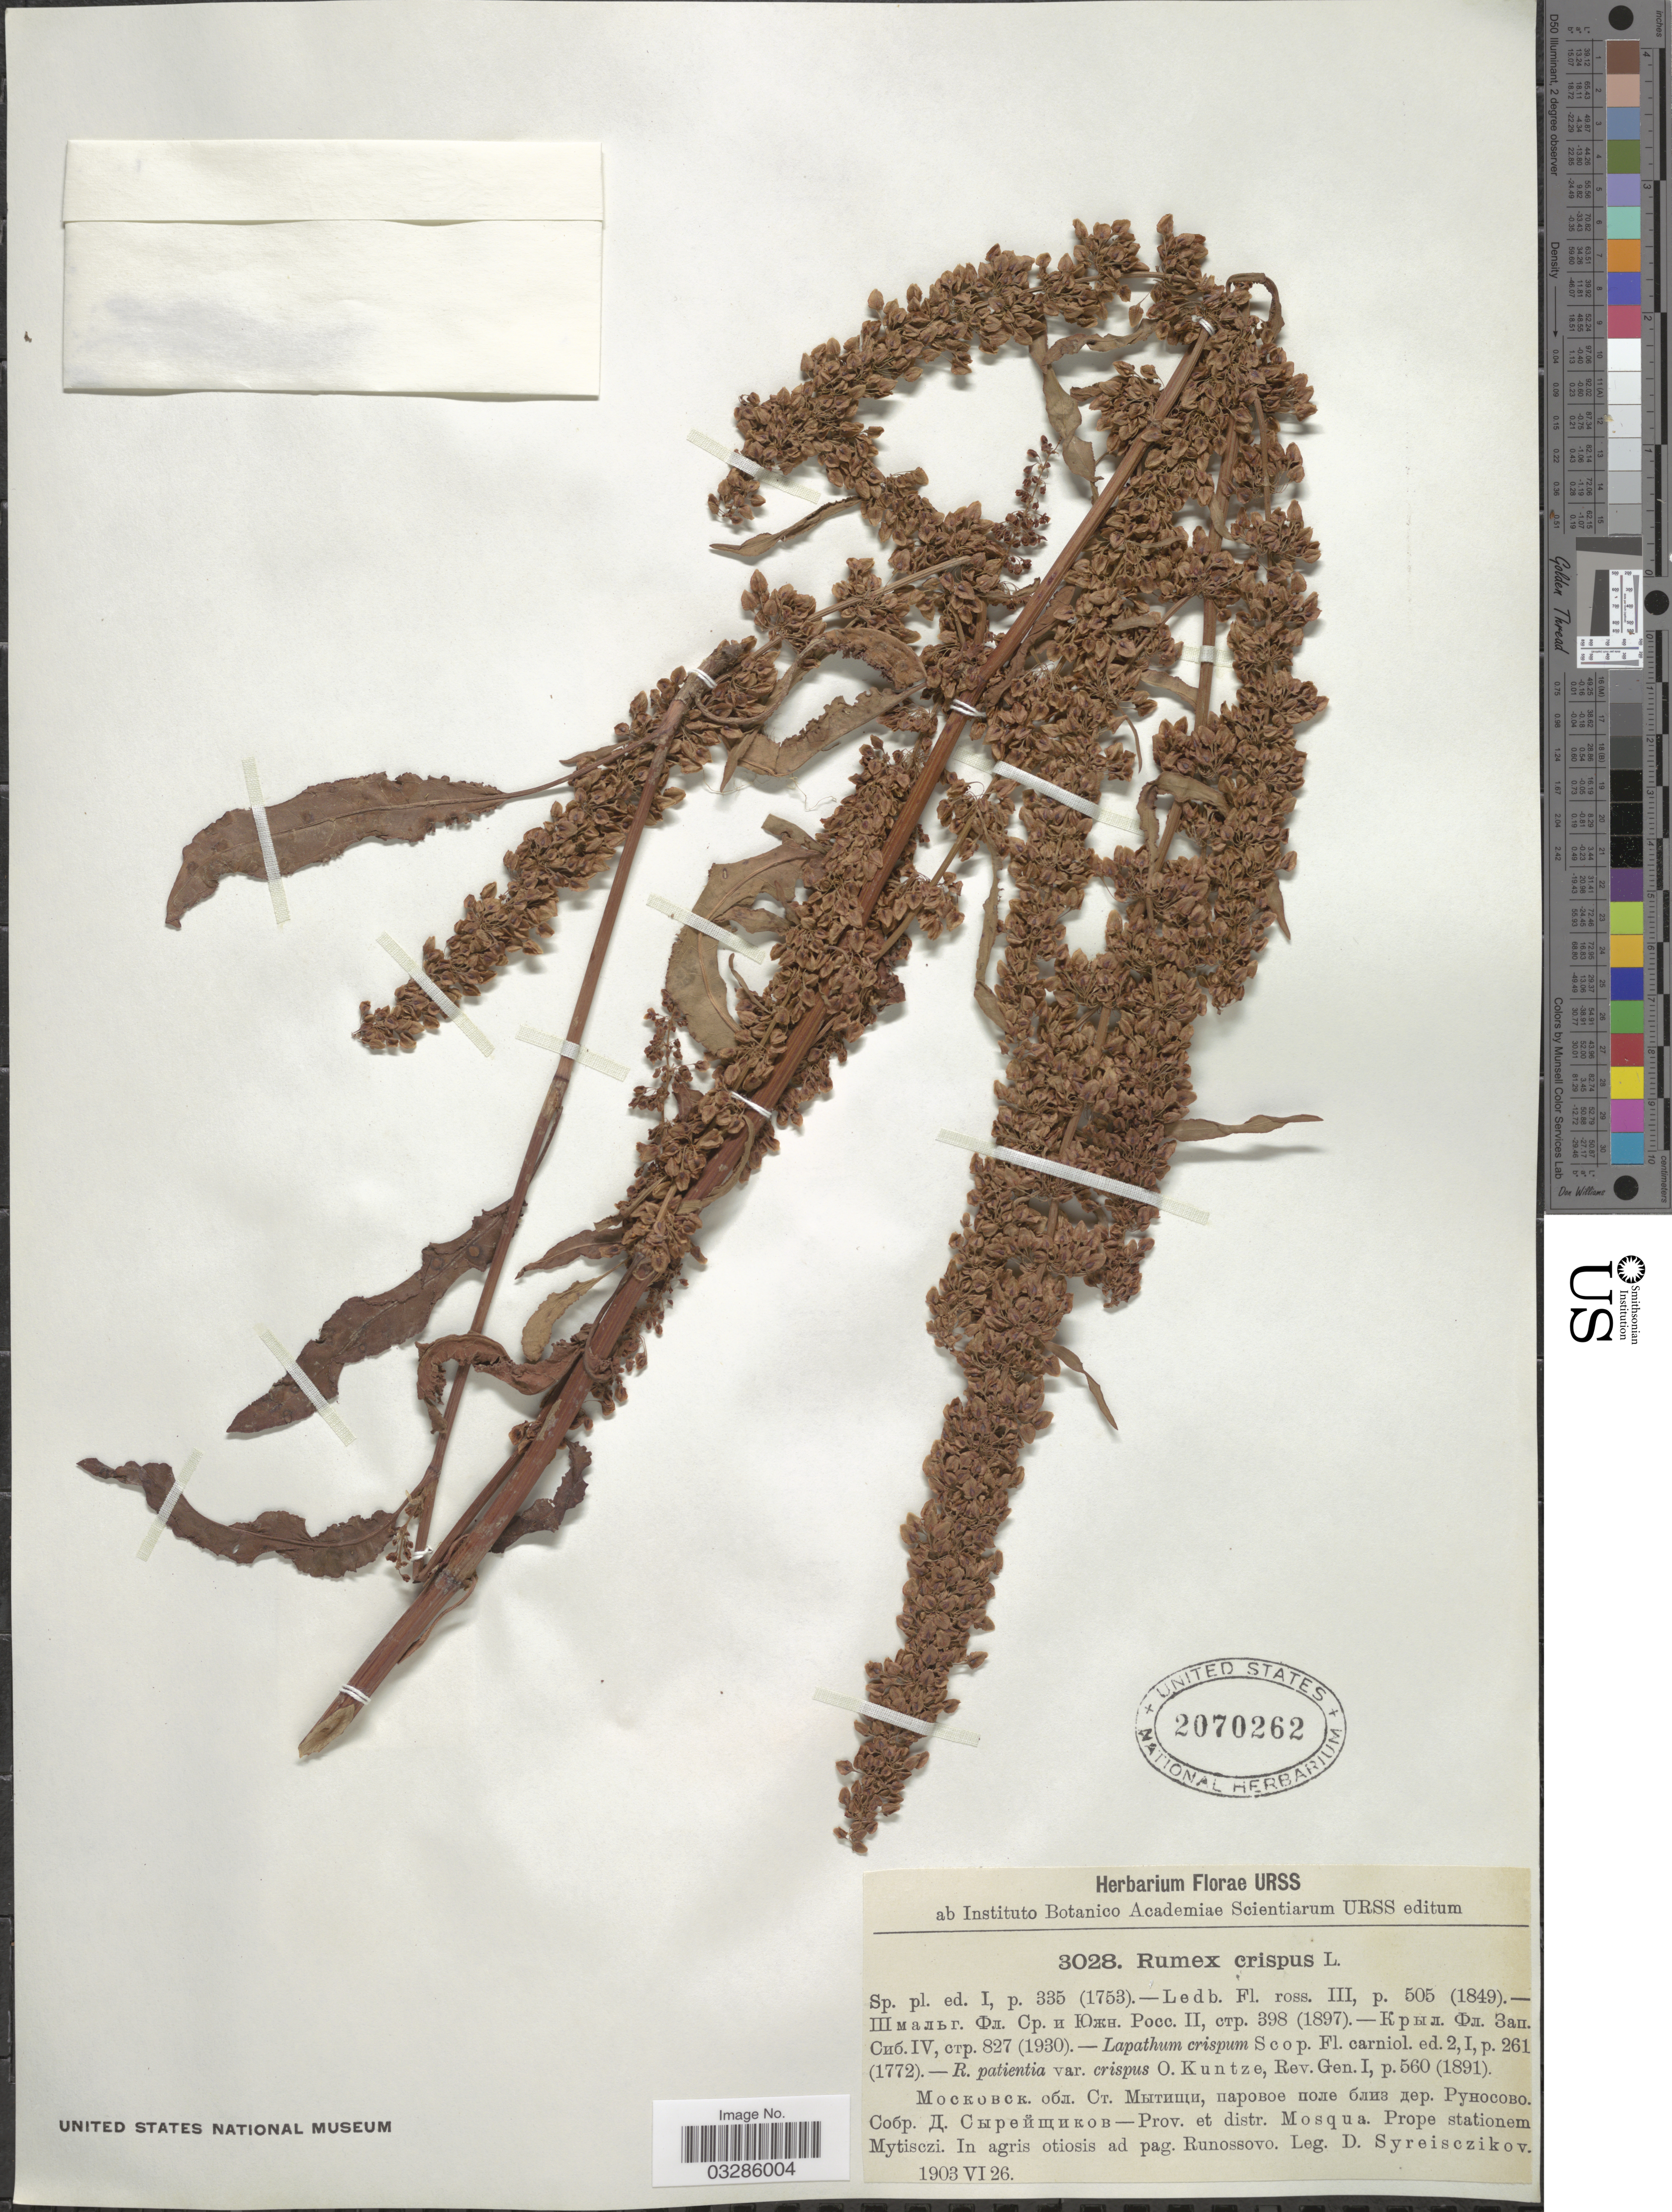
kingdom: Plantae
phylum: Tracheophyta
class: Magnoliopsida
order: Caryophyllales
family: Polygonaceae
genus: Rumex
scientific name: Rumex crispus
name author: L.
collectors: D. Syreisczikov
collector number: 3028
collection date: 1903-06-26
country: Russian Federation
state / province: Moscow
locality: Prov. et distr. Mosqua. Prope stationem Mystisczi. In agris otiosis ad pag. Runossovo.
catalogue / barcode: US 2070262